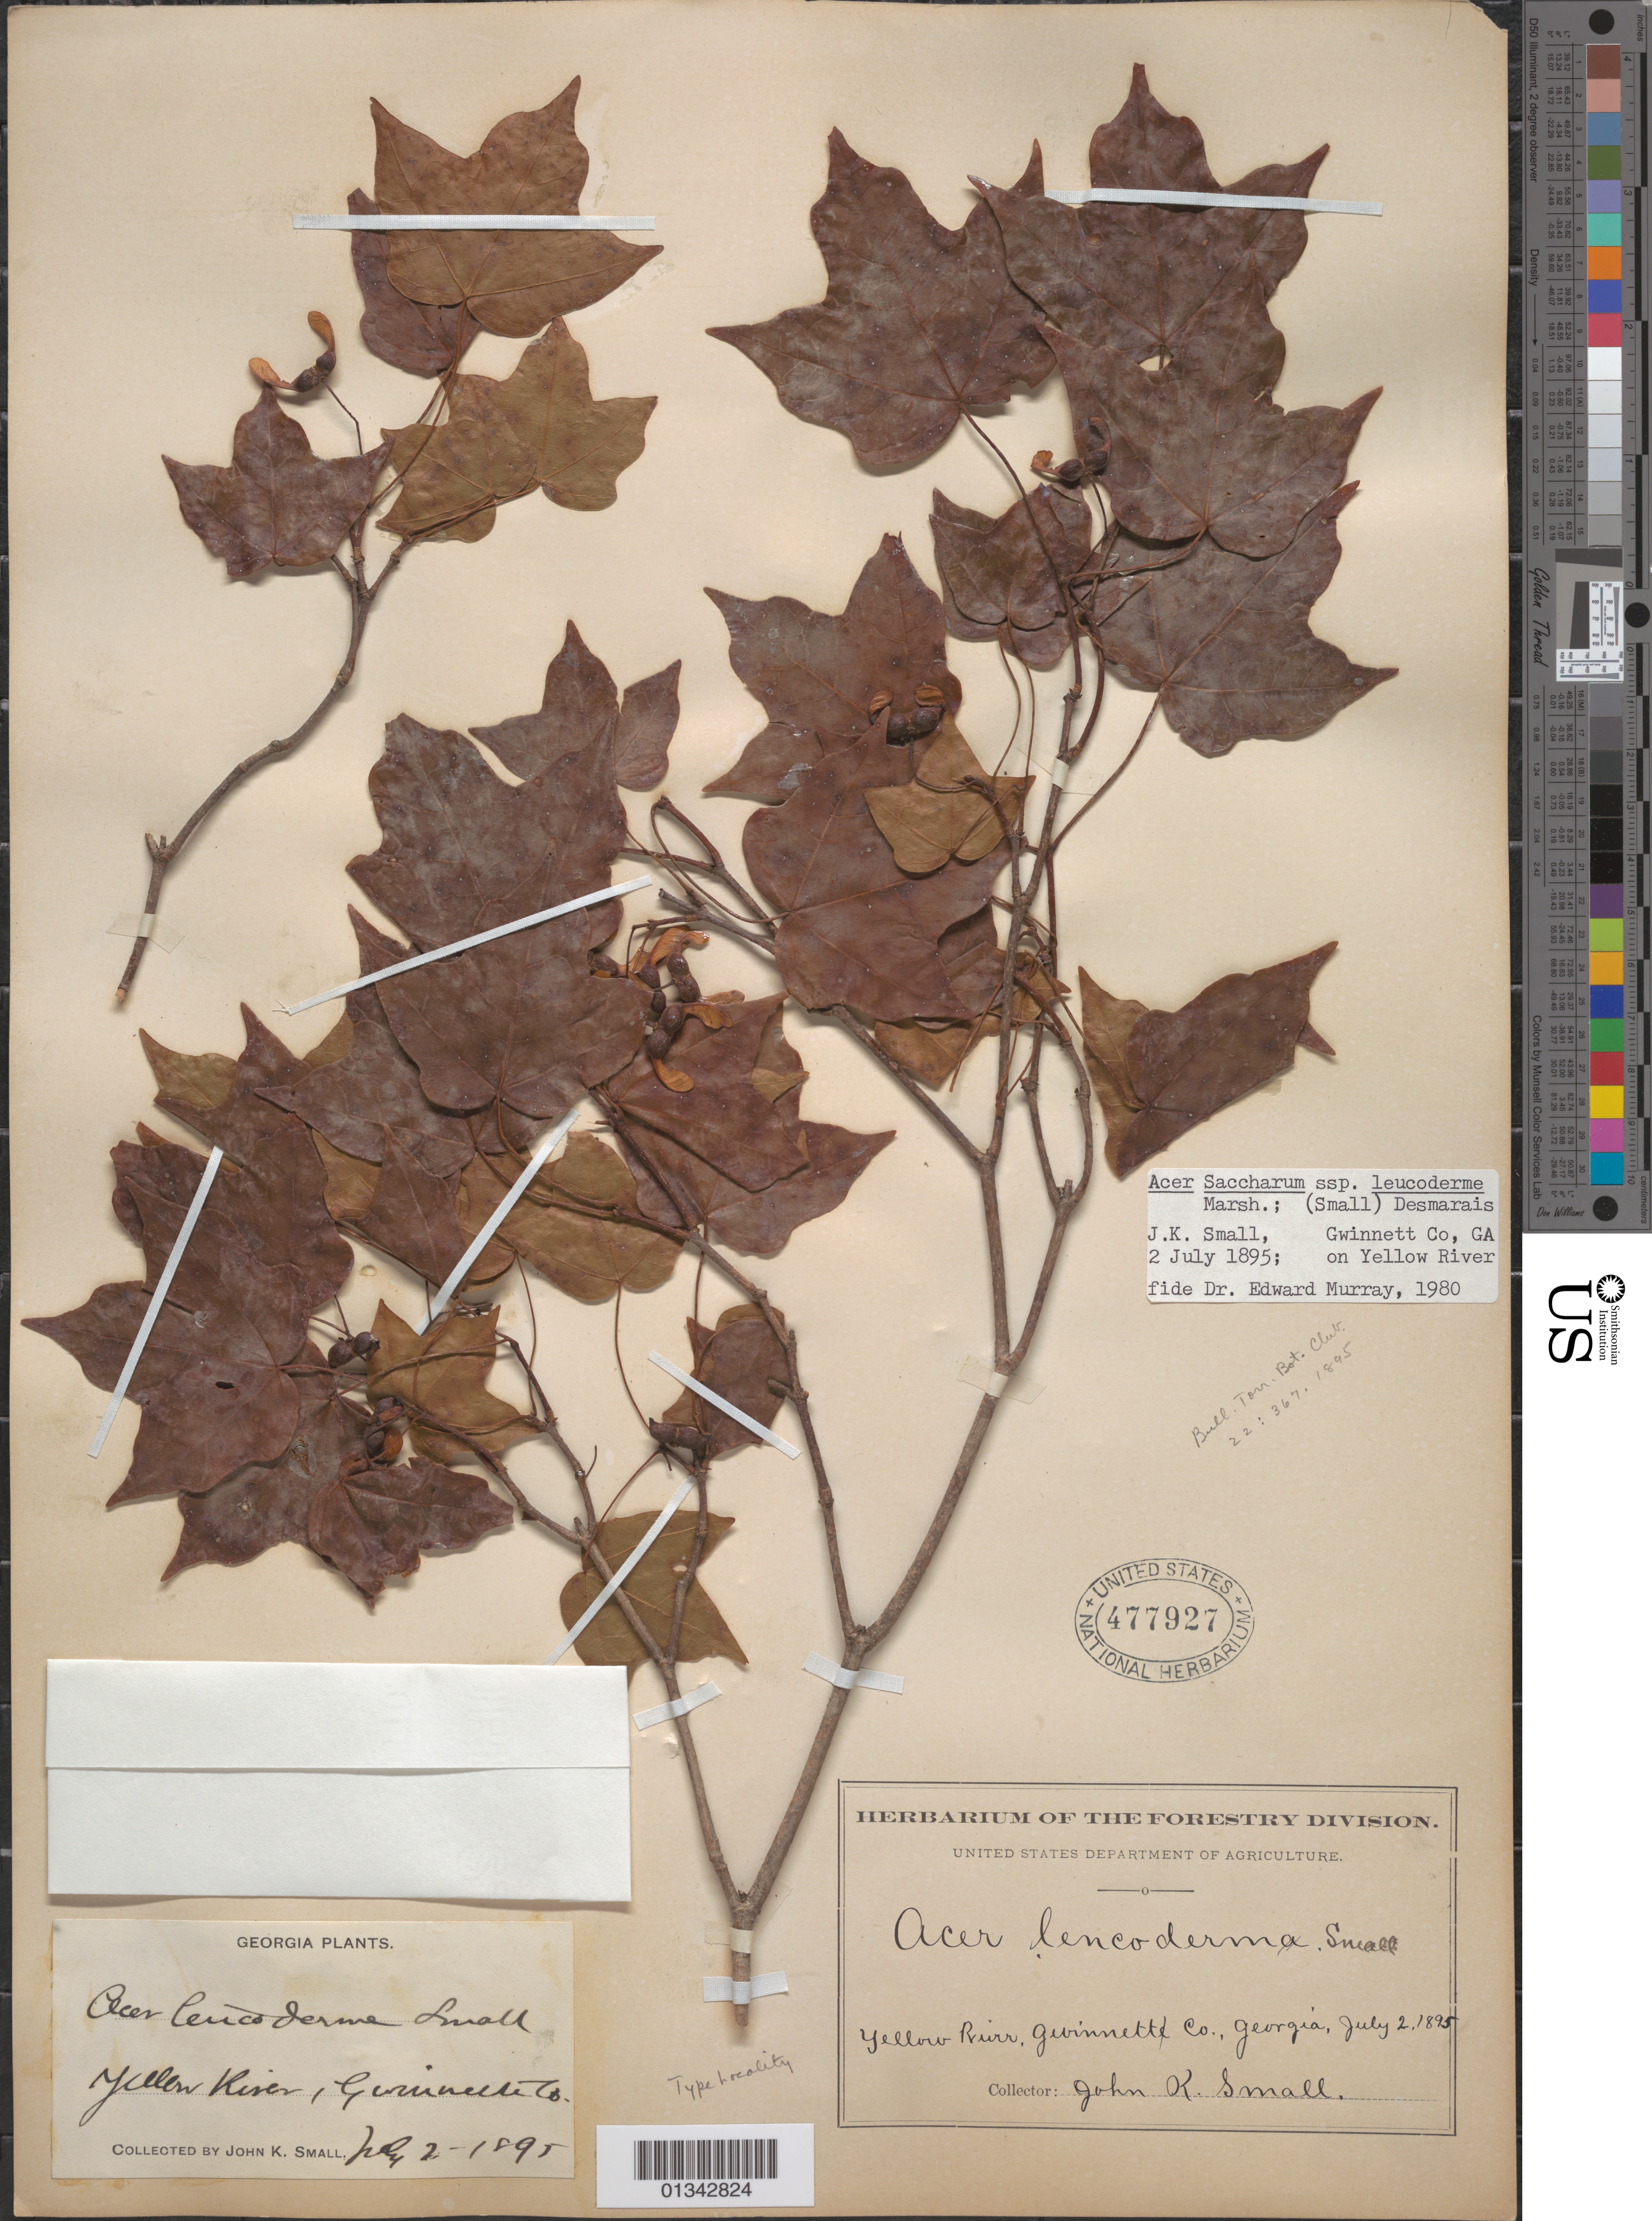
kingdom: Plantae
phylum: Tracheophyta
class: Magnoliopsida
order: Sapindales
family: Sapindaceae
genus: Acer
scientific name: Acer saccharum subsp. leucoderme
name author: (Small) Desmarais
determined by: Murray, Edward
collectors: J. K. Small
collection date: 1895-07-02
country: United States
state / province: Georgia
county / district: Gwinnett County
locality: Gwinnett County, Yellow River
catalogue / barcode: US 477927